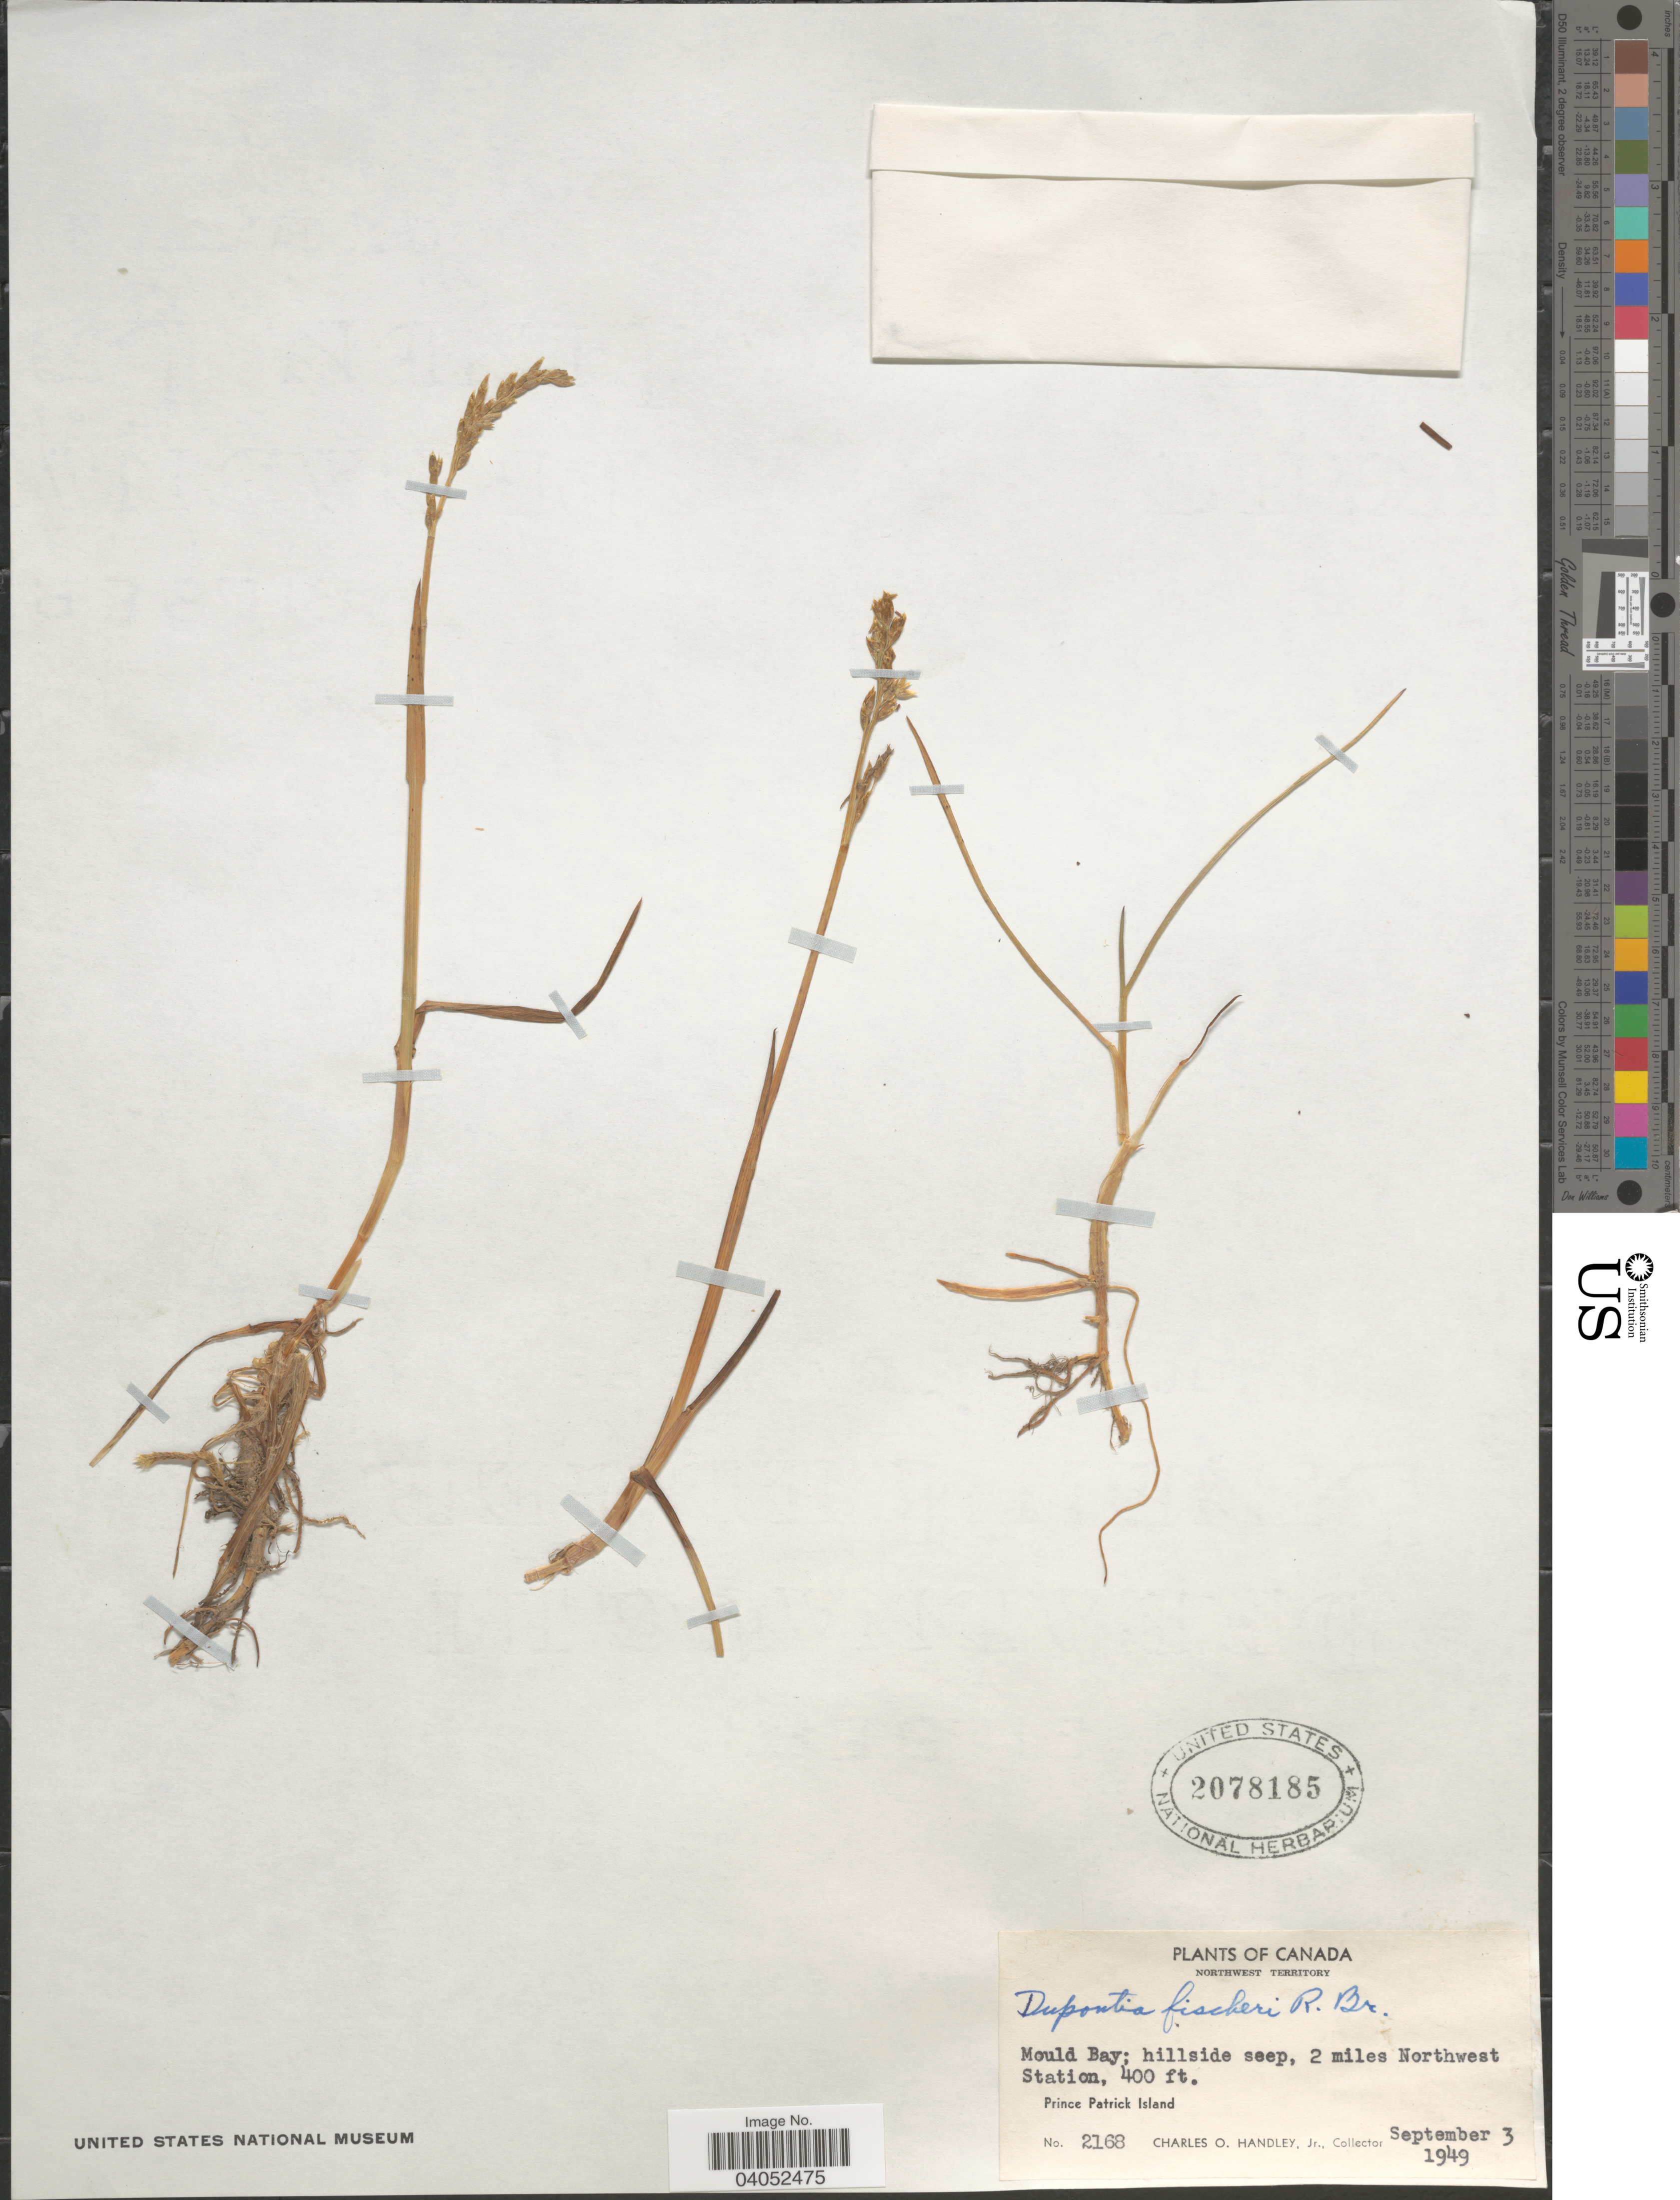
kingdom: Plantae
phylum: Tracheophyta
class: Liliopsida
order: Poales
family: Poaceae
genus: Dupontia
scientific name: Dupontia micrantha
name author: Holm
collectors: C. Handley Jr.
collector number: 2168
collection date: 1949-09-03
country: Canada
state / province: Northwest Territories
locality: Northwest Territory. Mould Bay; hillside seep, 2 miles Northwest Station. Prince Patrick Island.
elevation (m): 122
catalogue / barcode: US 2078185